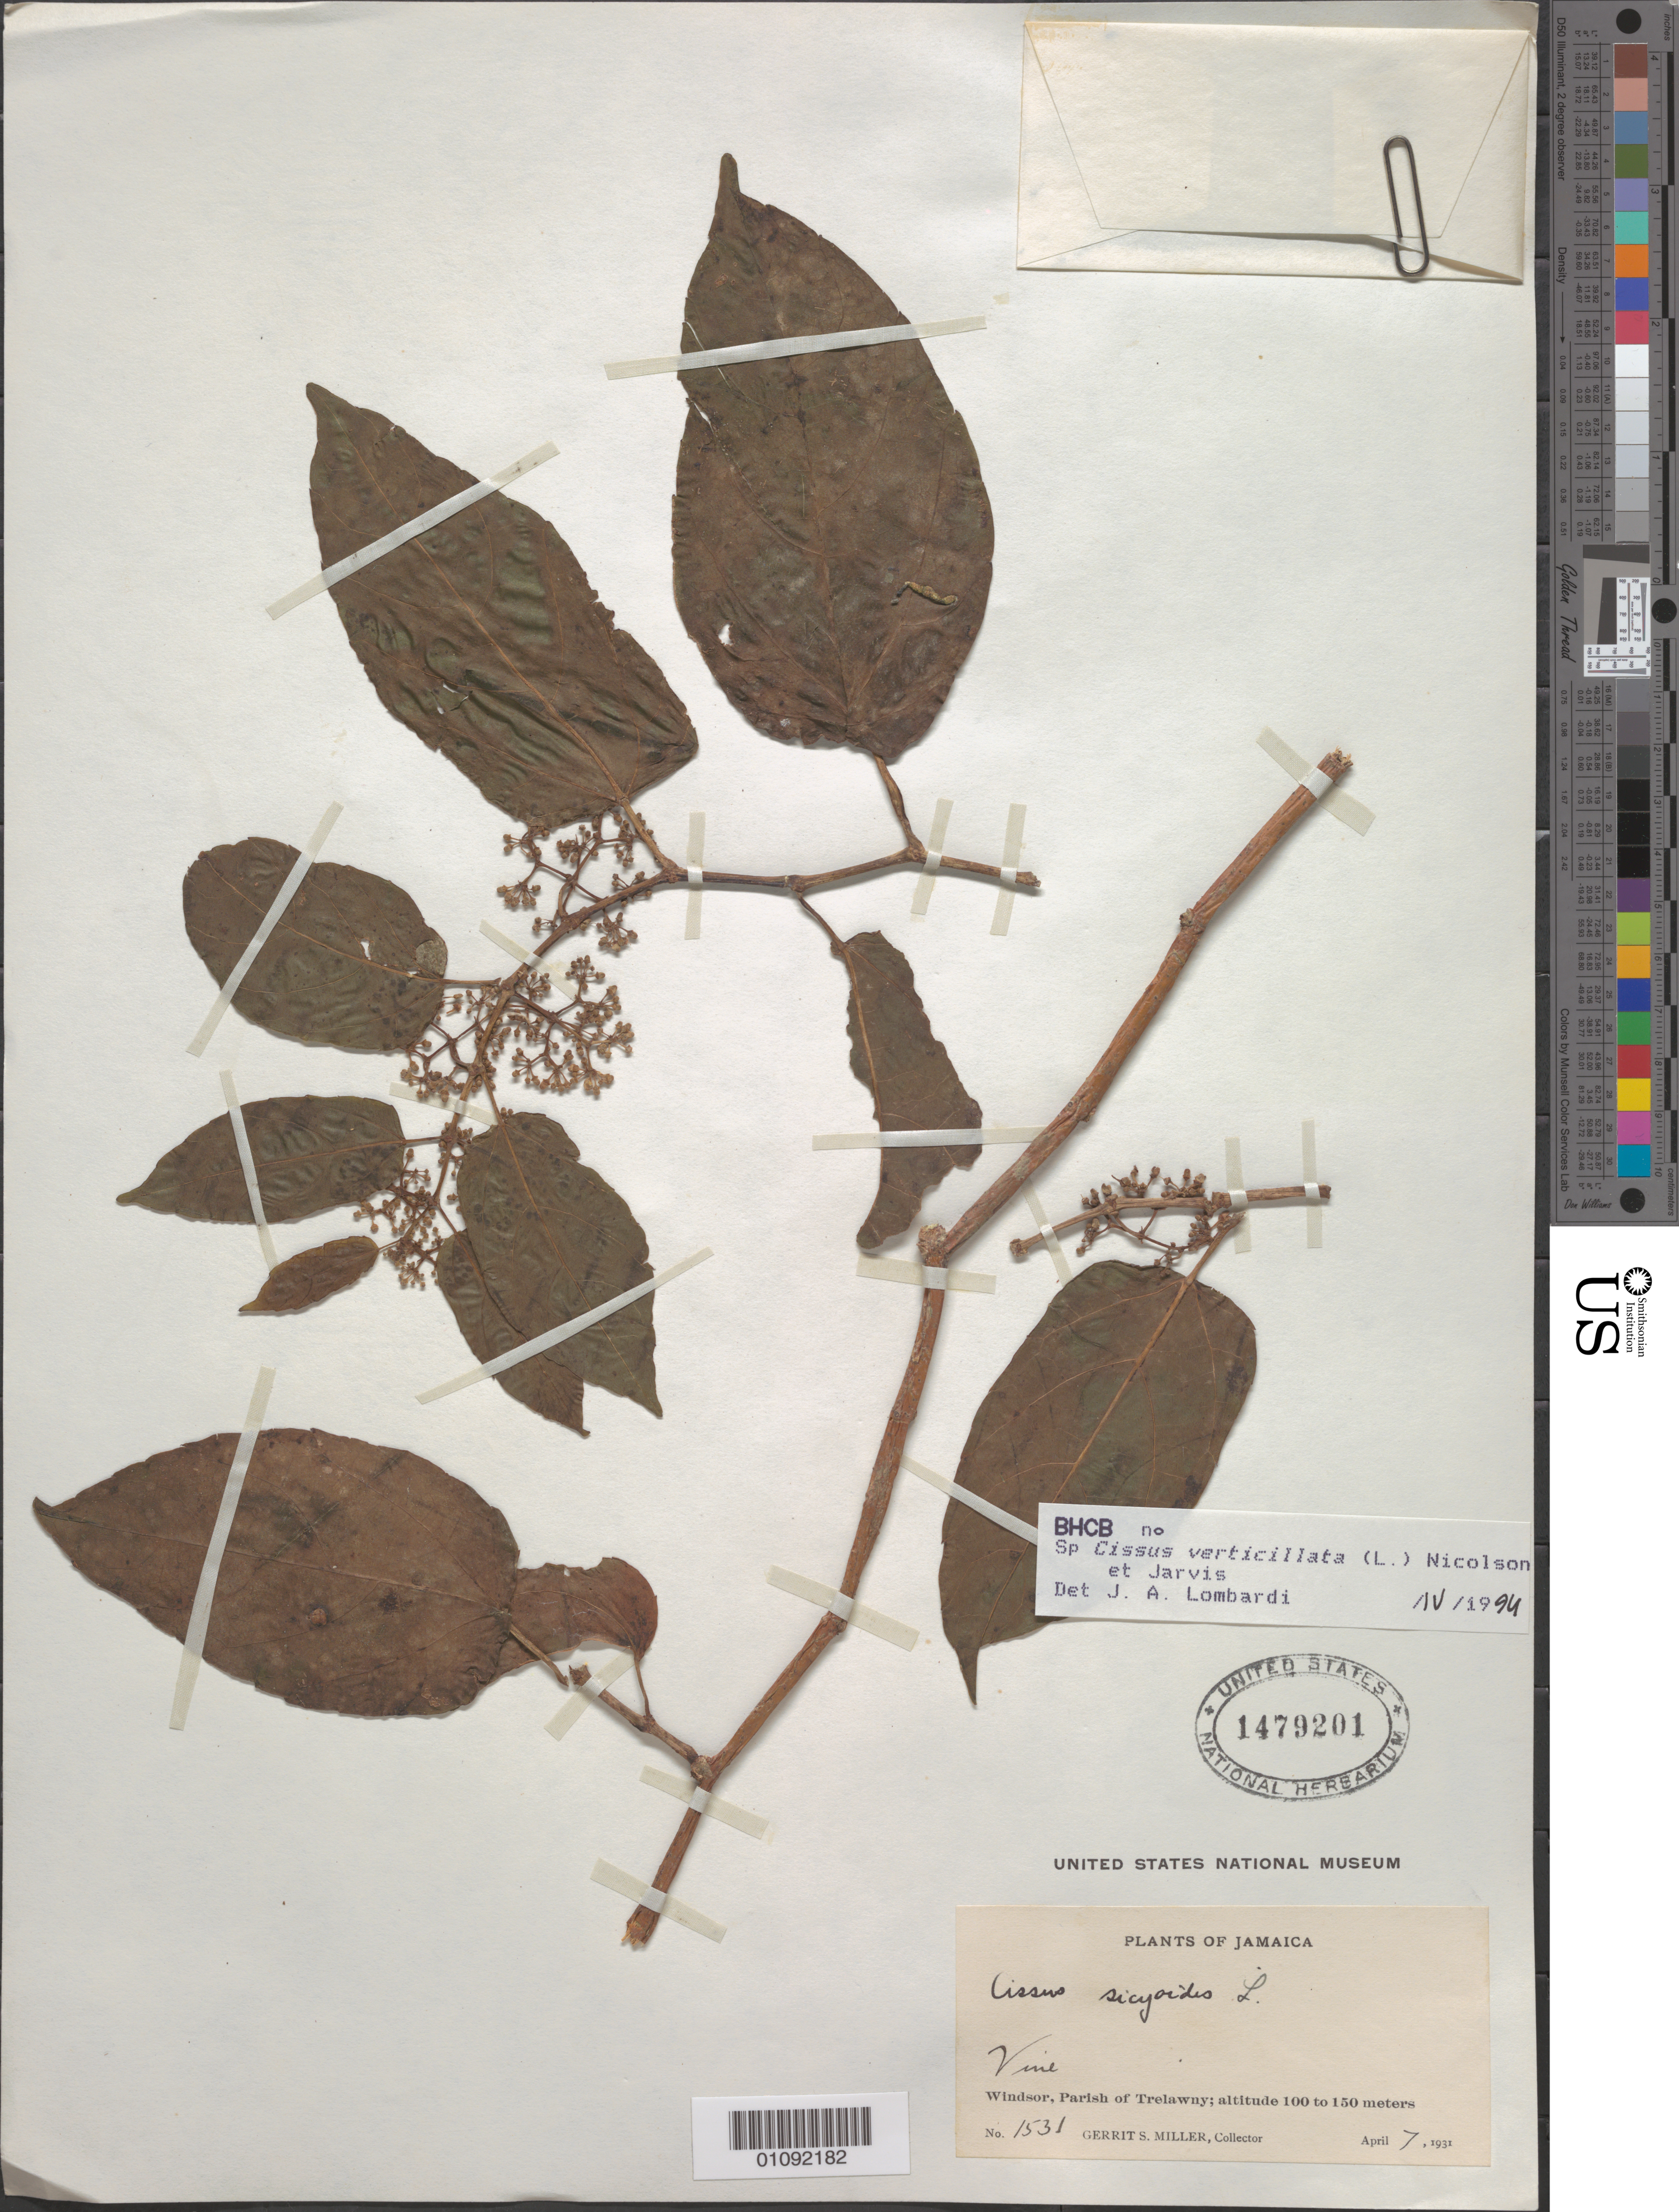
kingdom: Plantae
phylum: Tracheophyta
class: Magnoliopsida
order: Vitales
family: Vitaceae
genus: Cissus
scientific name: Cissus verticillata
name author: (L.) Nicolson & C.E. Jarvis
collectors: G. S. Miller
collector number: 1531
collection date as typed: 07 Apr 1931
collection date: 1931-04-07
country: Jamaica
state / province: Trelawny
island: Jamaica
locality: Windsor, Parish of Trelawny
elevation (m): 100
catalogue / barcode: US 1479201